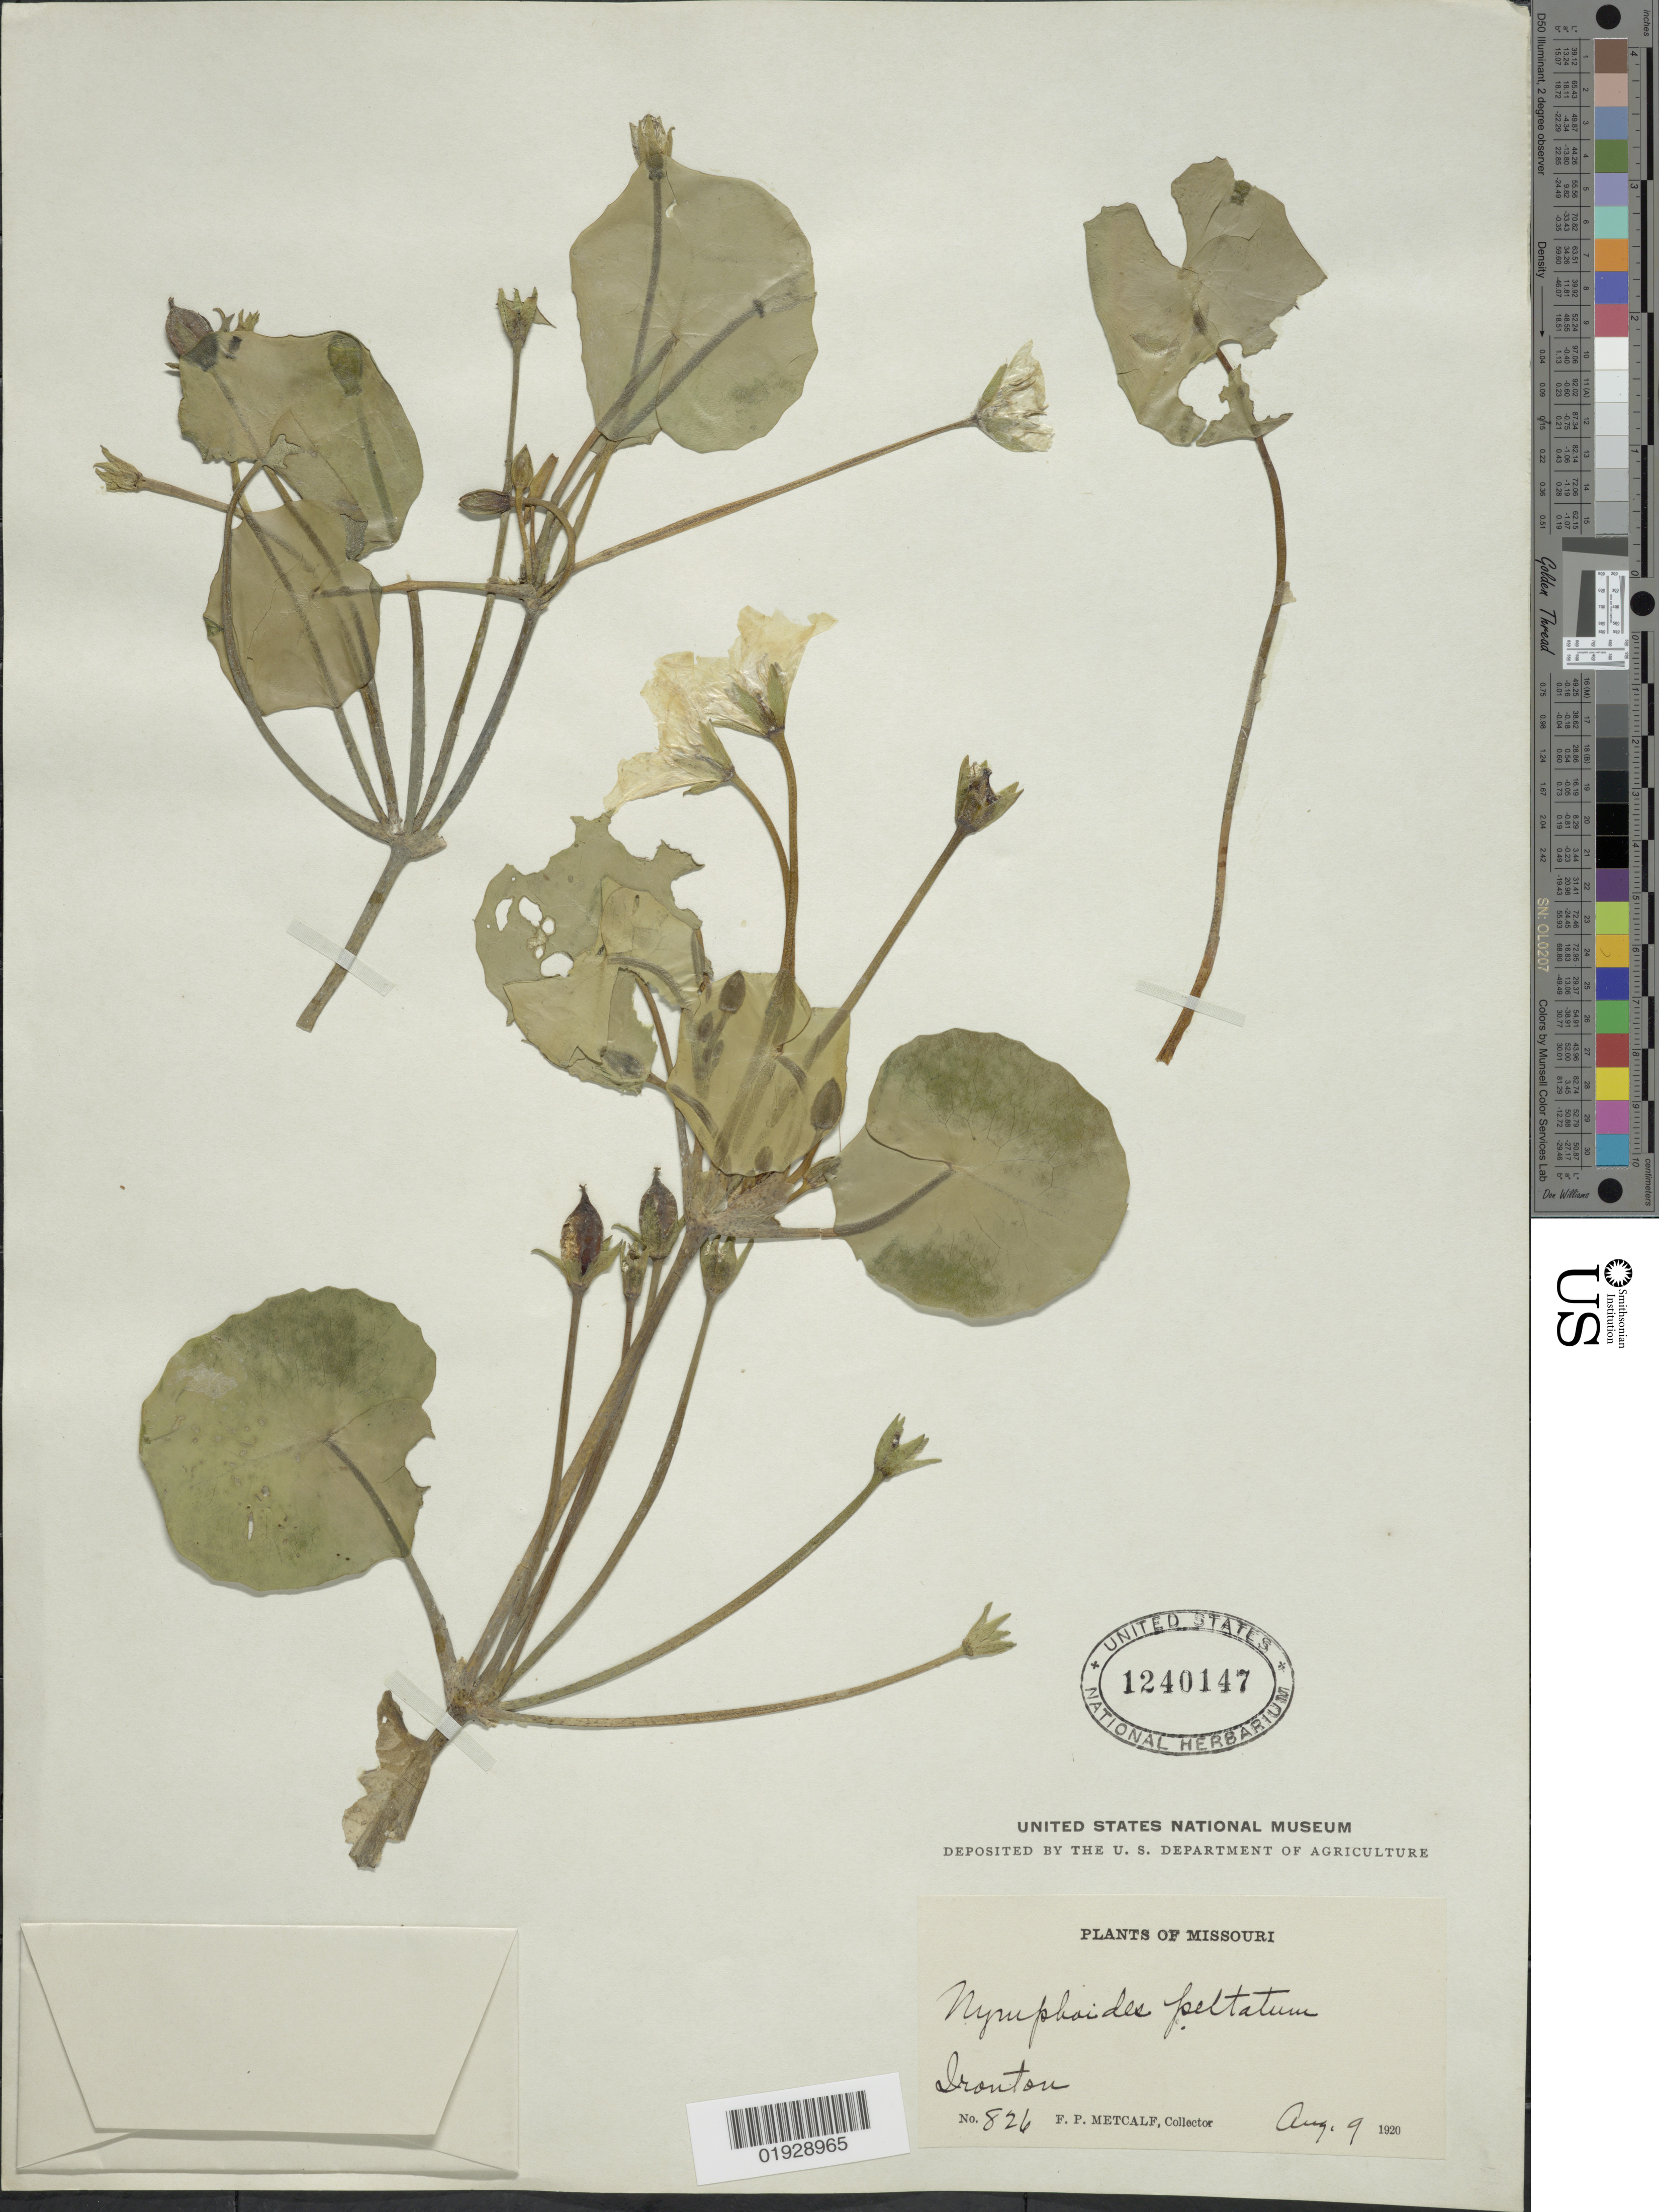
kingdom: Plantae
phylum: Tracheophyta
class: Magnoliopsida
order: Asterales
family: Menyanthaceae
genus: Nymphoides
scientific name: Nymphoides peltata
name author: (J.F. Gmel.) Britton & Rendle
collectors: F. Metcalf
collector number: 826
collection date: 1920-08-09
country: United States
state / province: Missouri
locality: Ironton.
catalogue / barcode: US 1240147